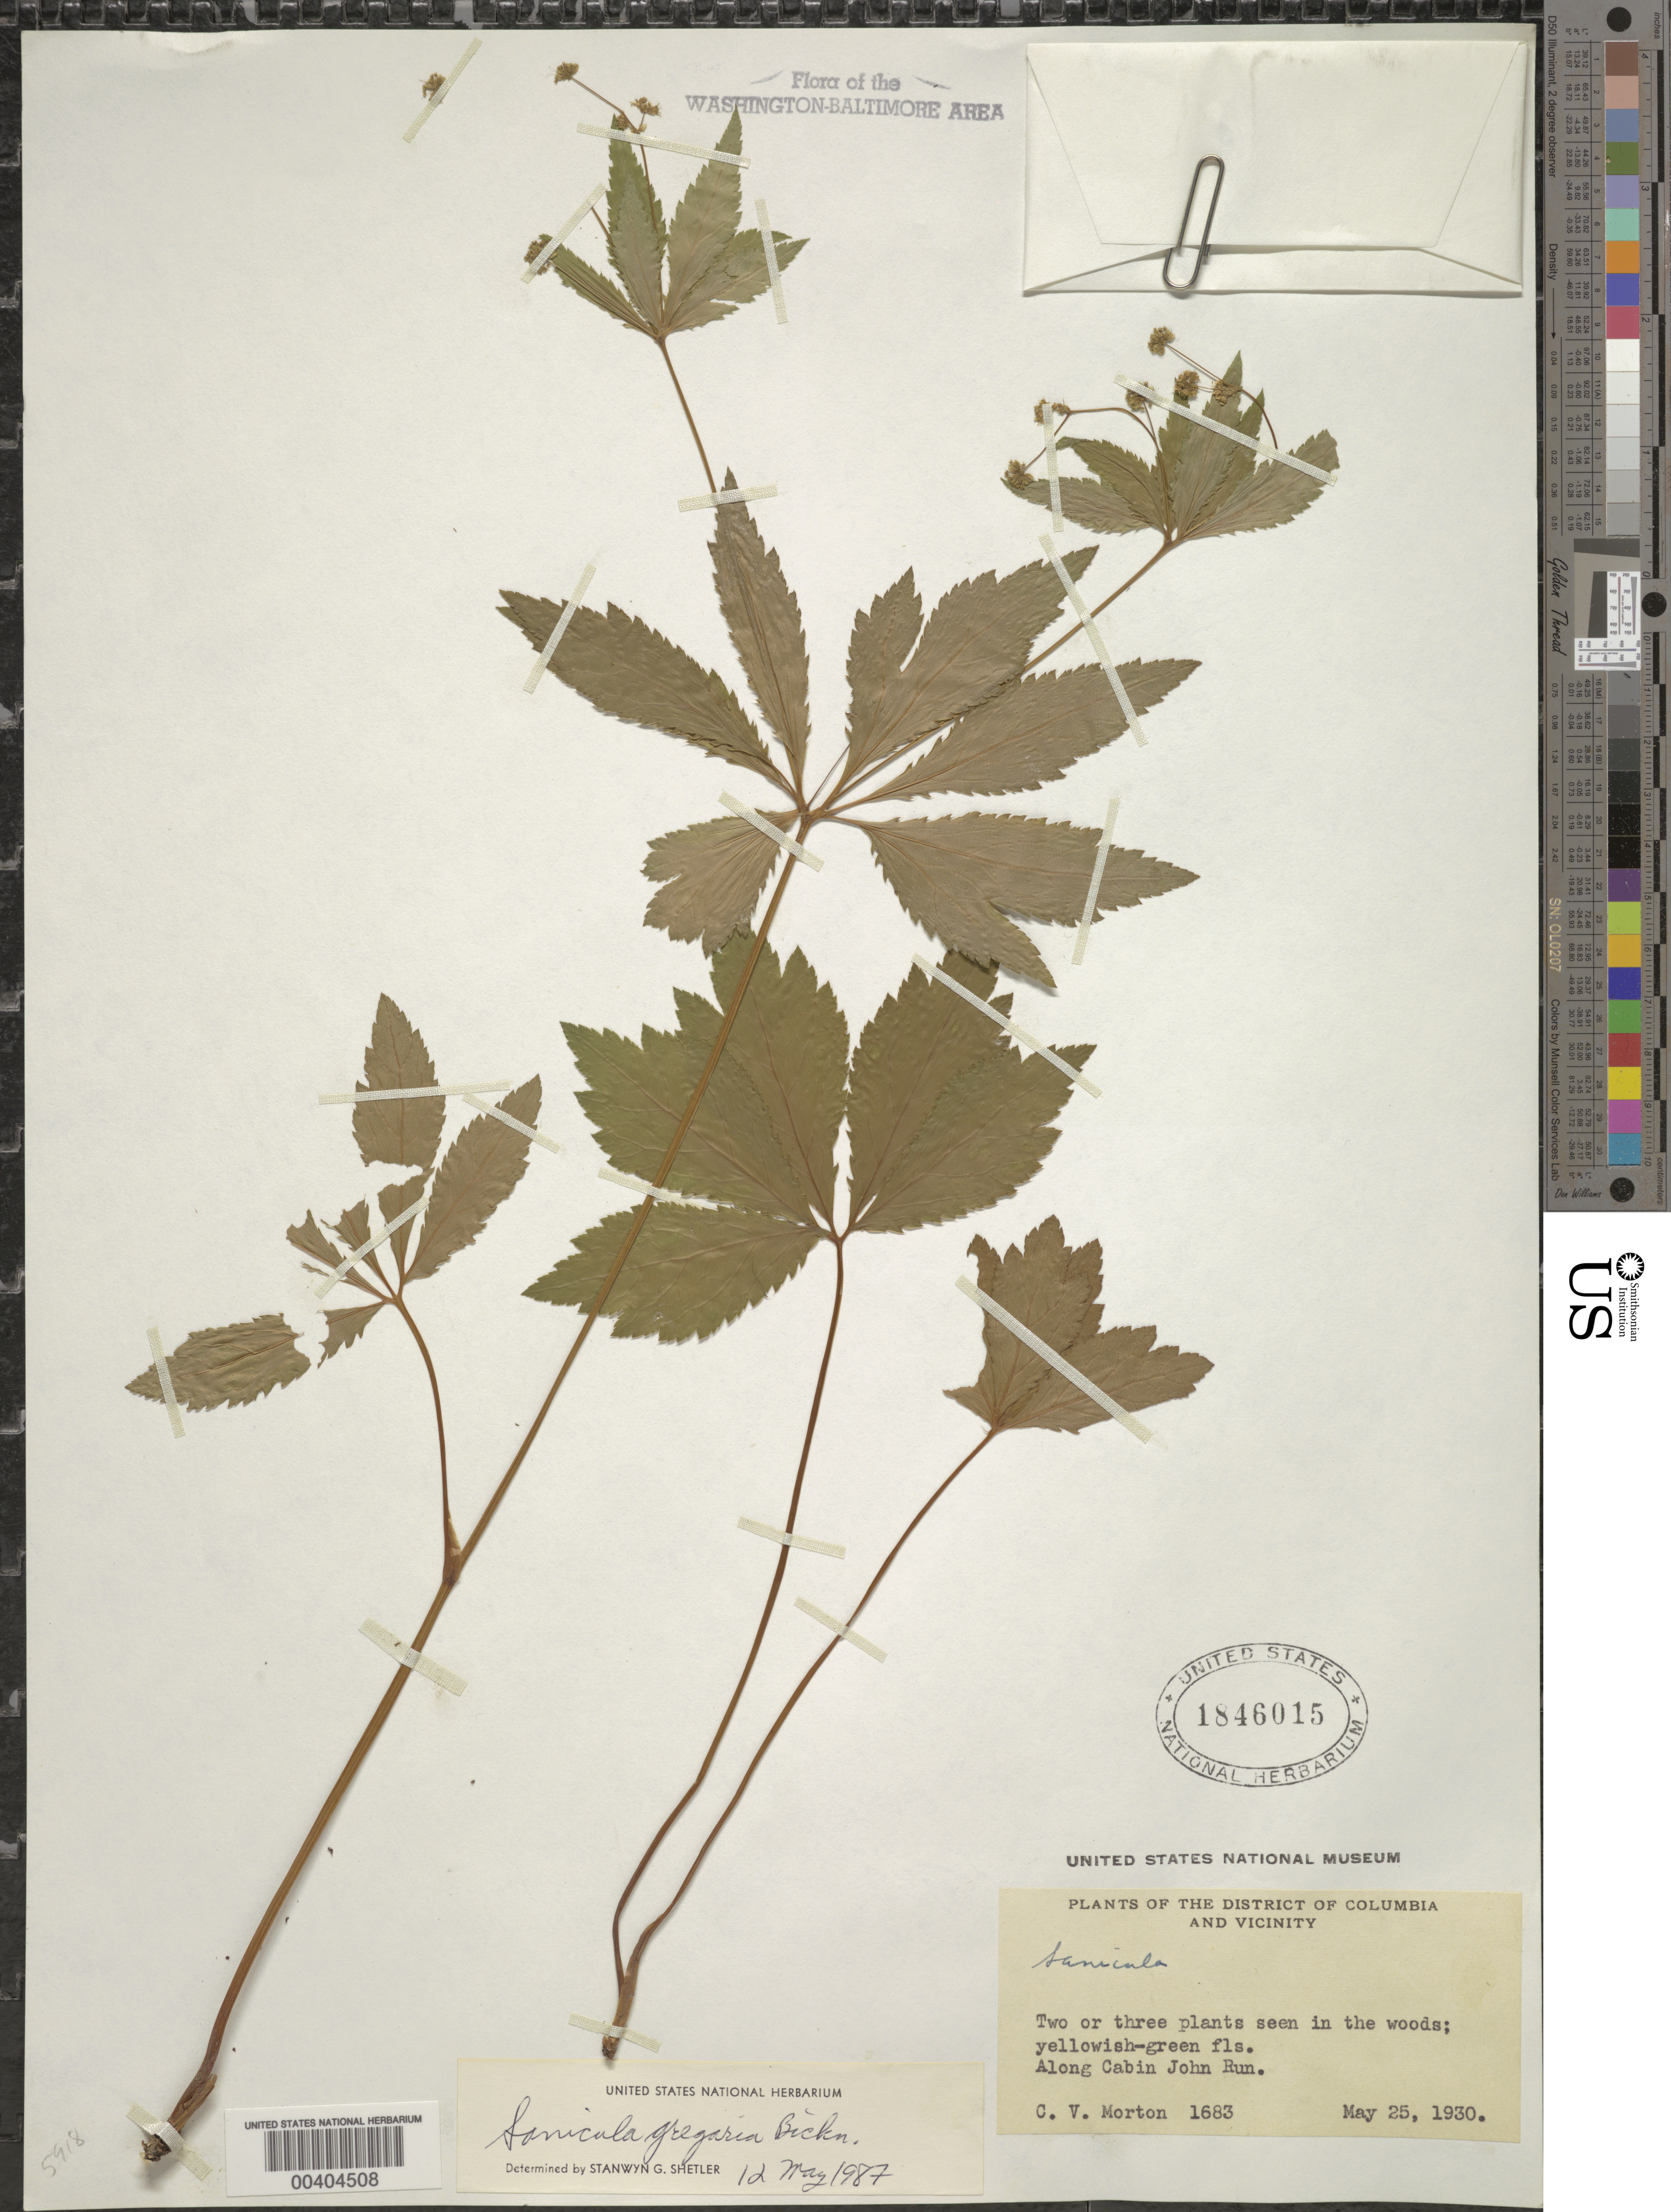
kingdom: Plantae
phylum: Tracheophyta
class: Magnoliopsida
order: Apiales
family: Apiaceae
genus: Sanicula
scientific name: Sanicula odorata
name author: (Raf.) Pryer & Phillippe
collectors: C. V. Morton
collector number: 1683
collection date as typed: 25 May 1930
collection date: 1930-05-25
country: United States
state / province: Maryland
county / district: Montgomery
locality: Cabin John Run C. & O. Canal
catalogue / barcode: US 1846015